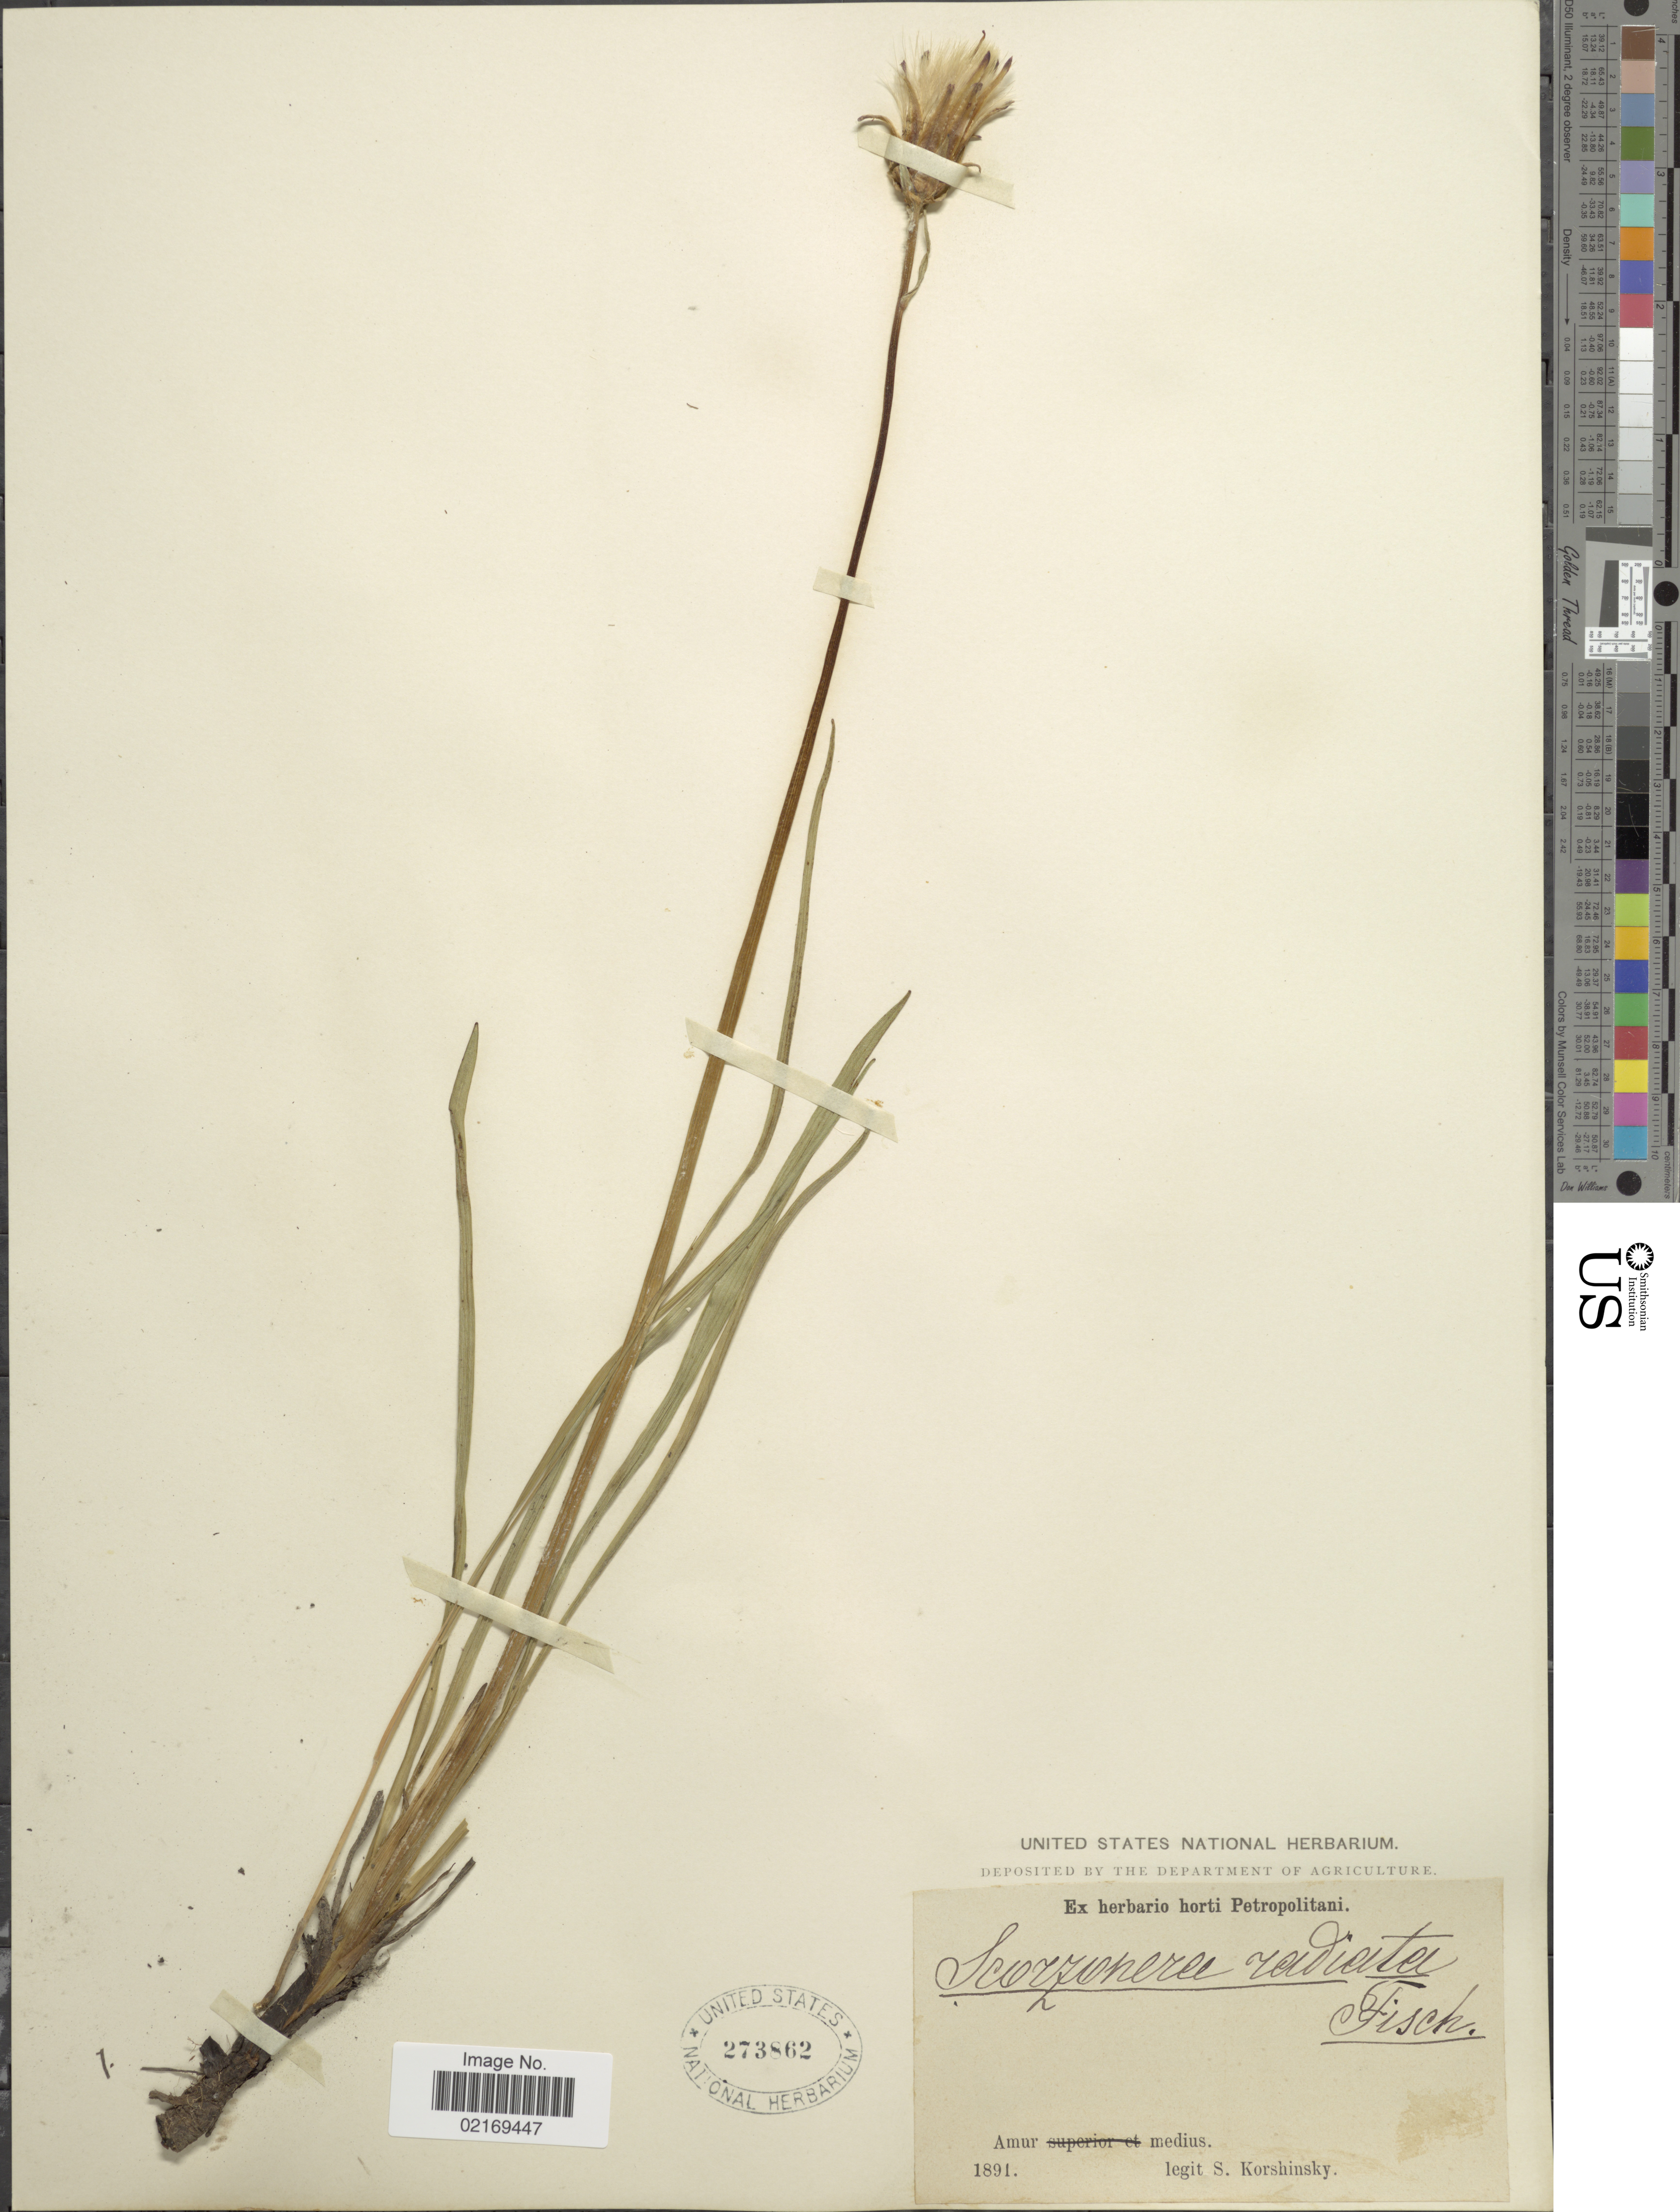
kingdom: Plantae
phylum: Tracheophyta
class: Magnoliopsida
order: Asterales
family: Asteraceae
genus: Scorzonera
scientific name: Scorzonera radiata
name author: Fisch. ex Ledeb.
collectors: S. I. Korshinsky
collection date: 1891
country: Russian Federation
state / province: Amur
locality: Amur medius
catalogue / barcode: US 273862